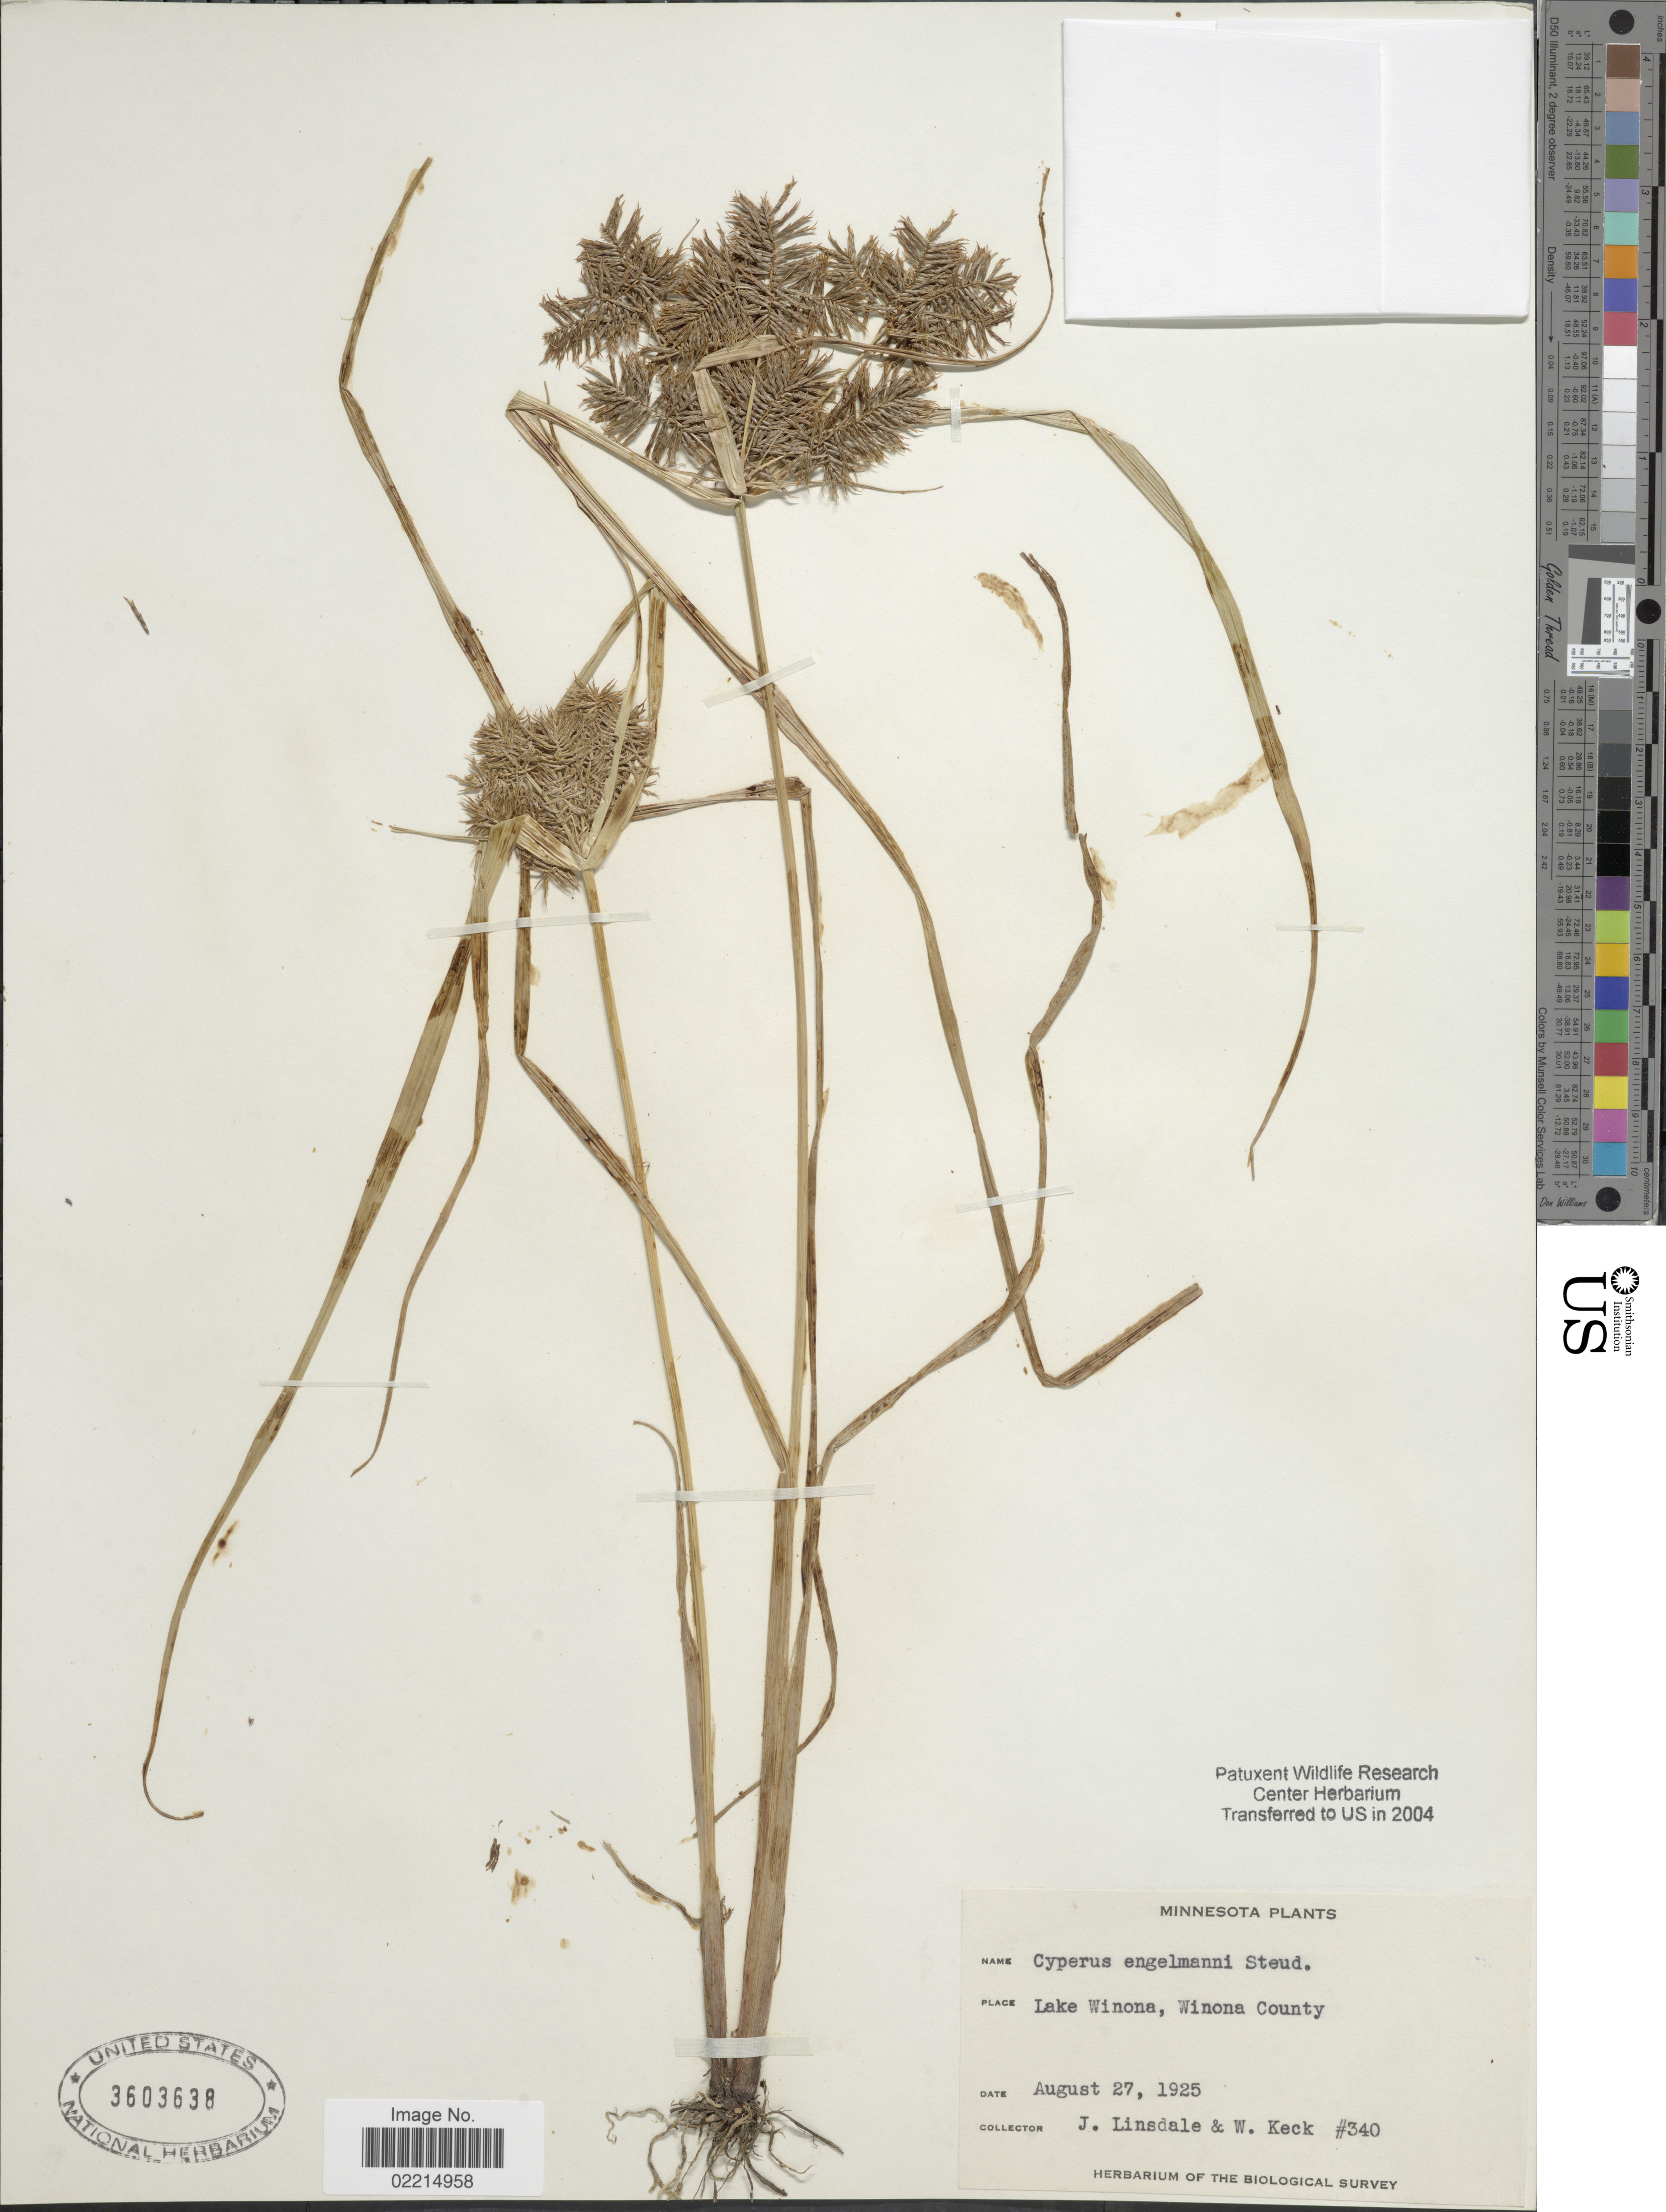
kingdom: Plantae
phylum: Tracheophyta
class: Liliopsida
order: Poales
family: Cyperaceae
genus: Cyperus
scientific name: Cyperus engelmannii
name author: Steud.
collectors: J. Linsdale & W. Keck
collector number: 340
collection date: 1925-08-27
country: United States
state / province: Minnesota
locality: Lake Winona, Winona County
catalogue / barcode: US 3603638